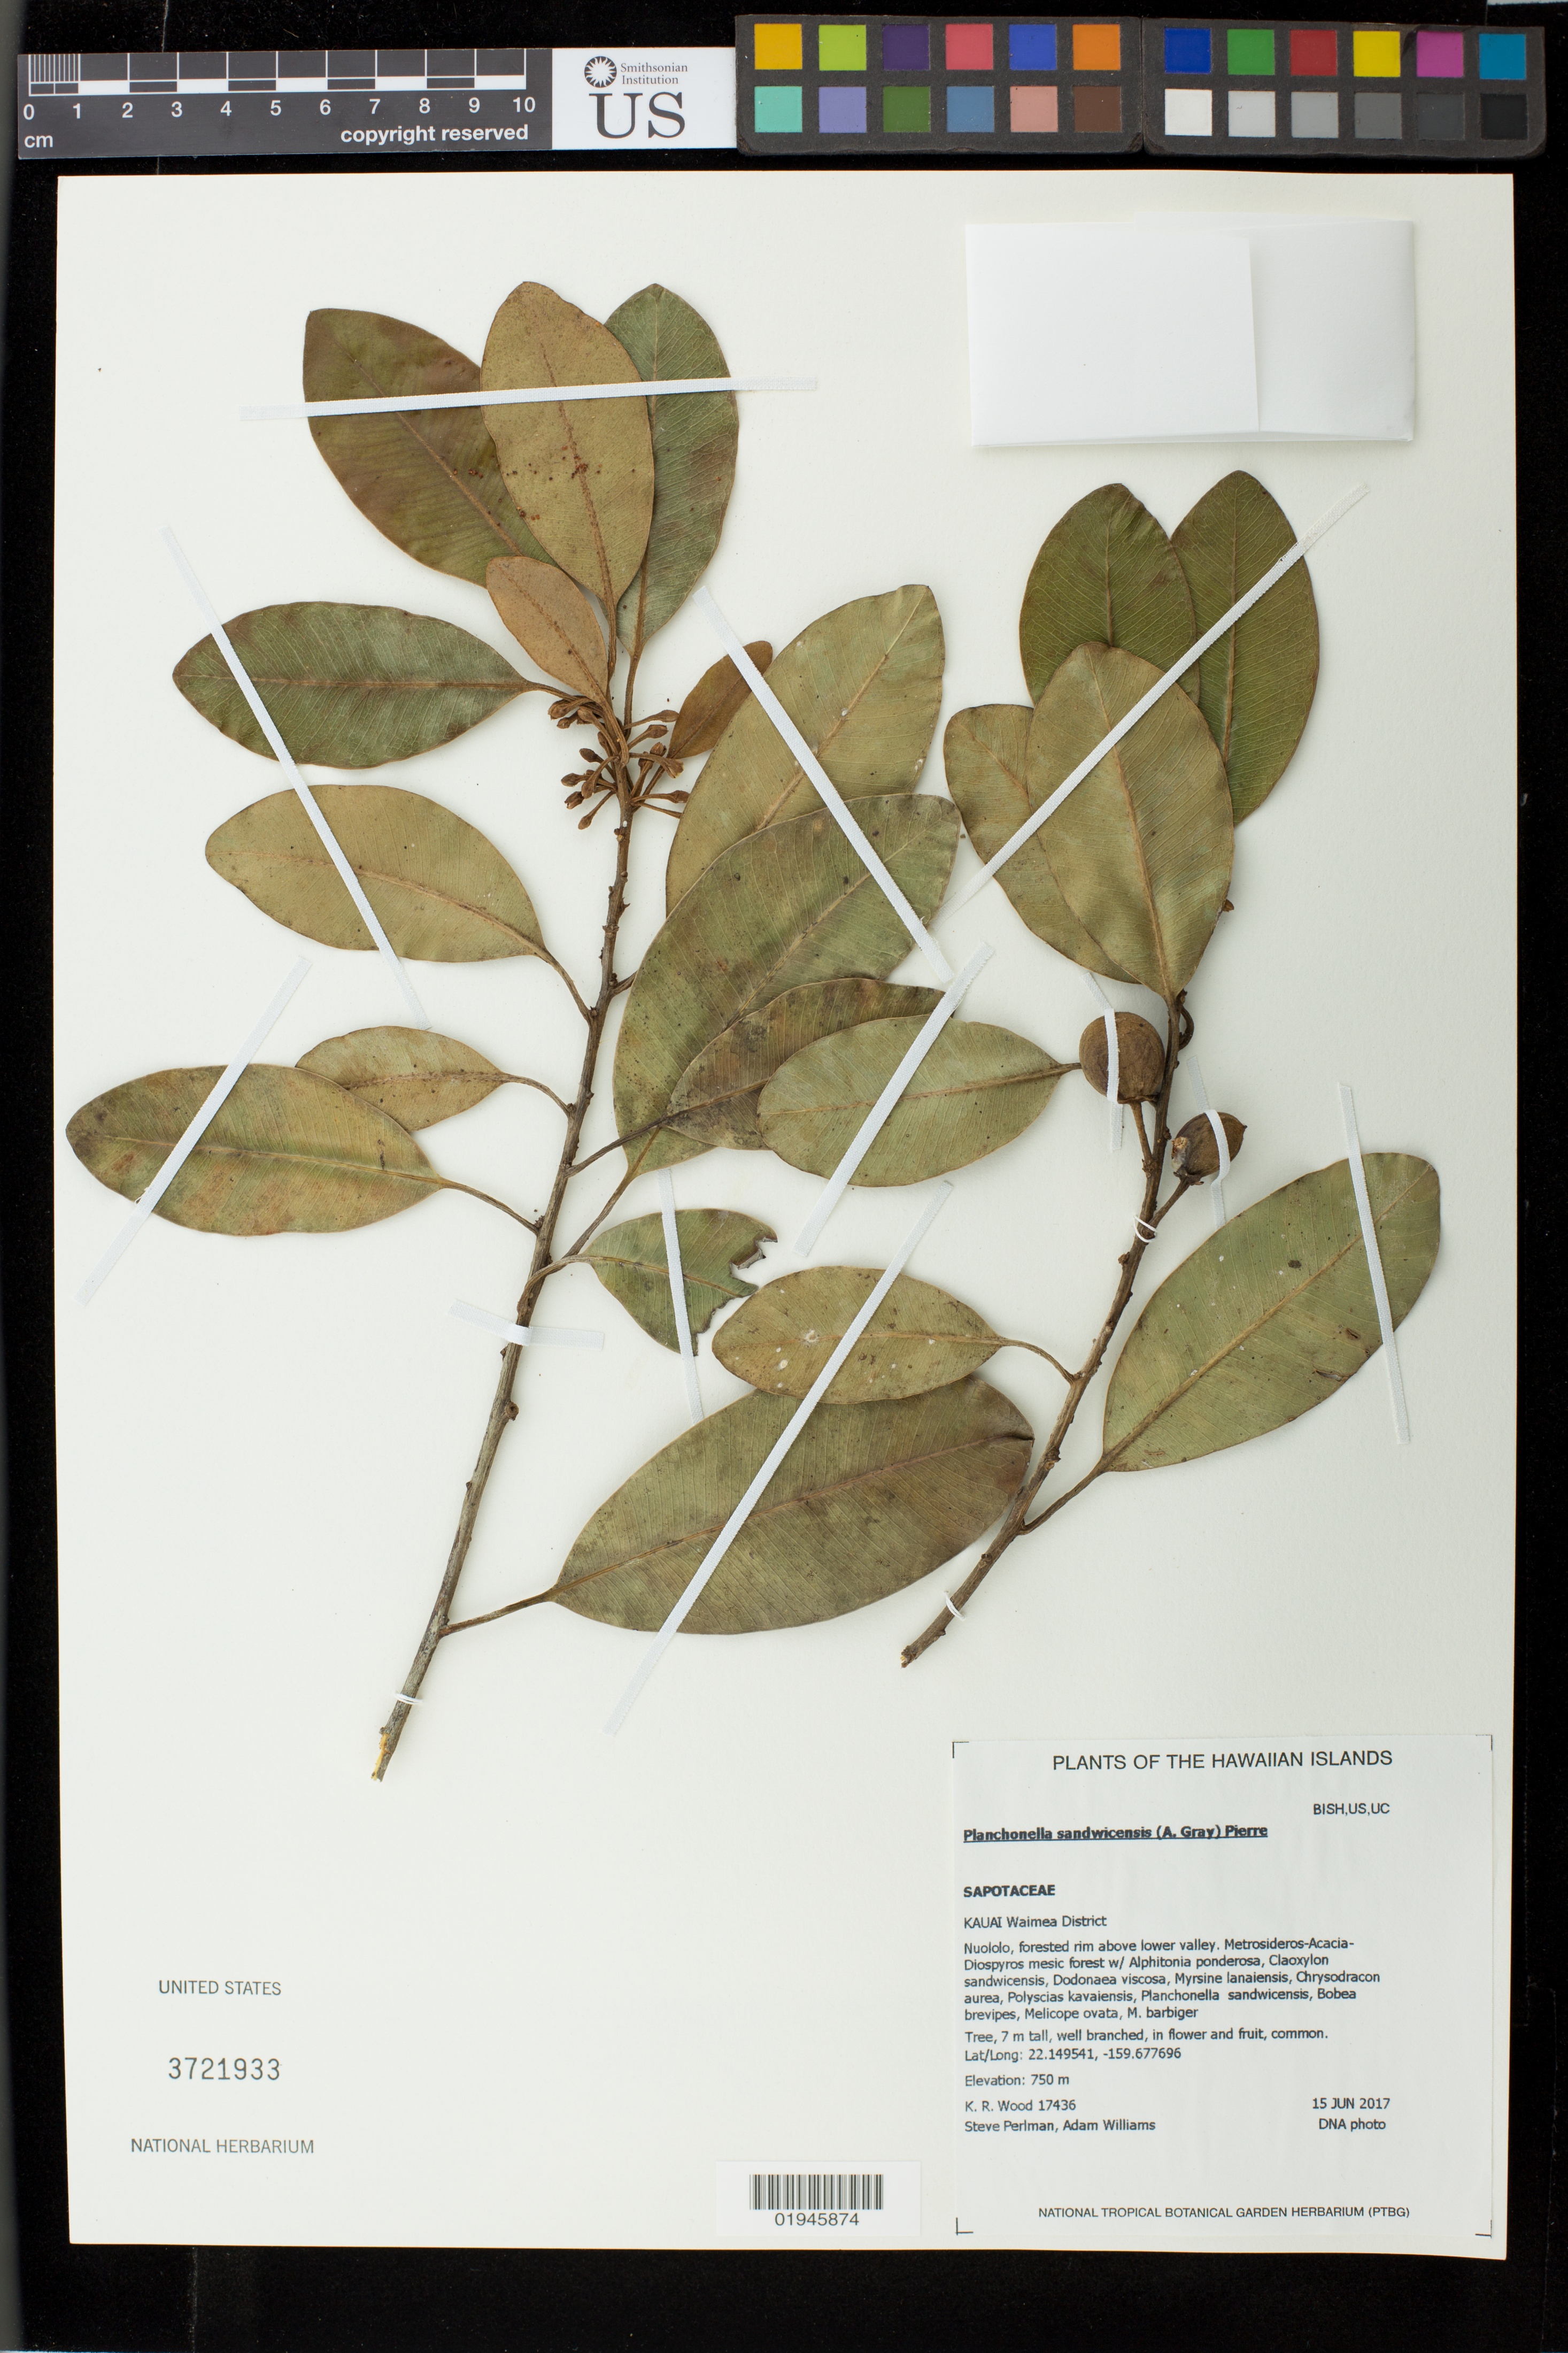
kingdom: Plantae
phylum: Tracheophyta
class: Magnoliopsida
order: Ericales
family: Sapotaceae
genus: Planchonella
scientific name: Planchonella sandwicensis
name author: (A. Gray) Pierre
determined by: Havran, J. C.; et al.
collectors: K. R. Wood, S. P. Perlman & A. Williams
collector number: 17436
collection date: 2017-06-15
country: United States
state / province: Hawaii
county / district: Kauai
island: Kaua'i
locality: Waimea District, Nuololo, forested rim above lower valley.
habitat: Mesic forest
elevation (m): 750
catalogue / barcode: US 3721933